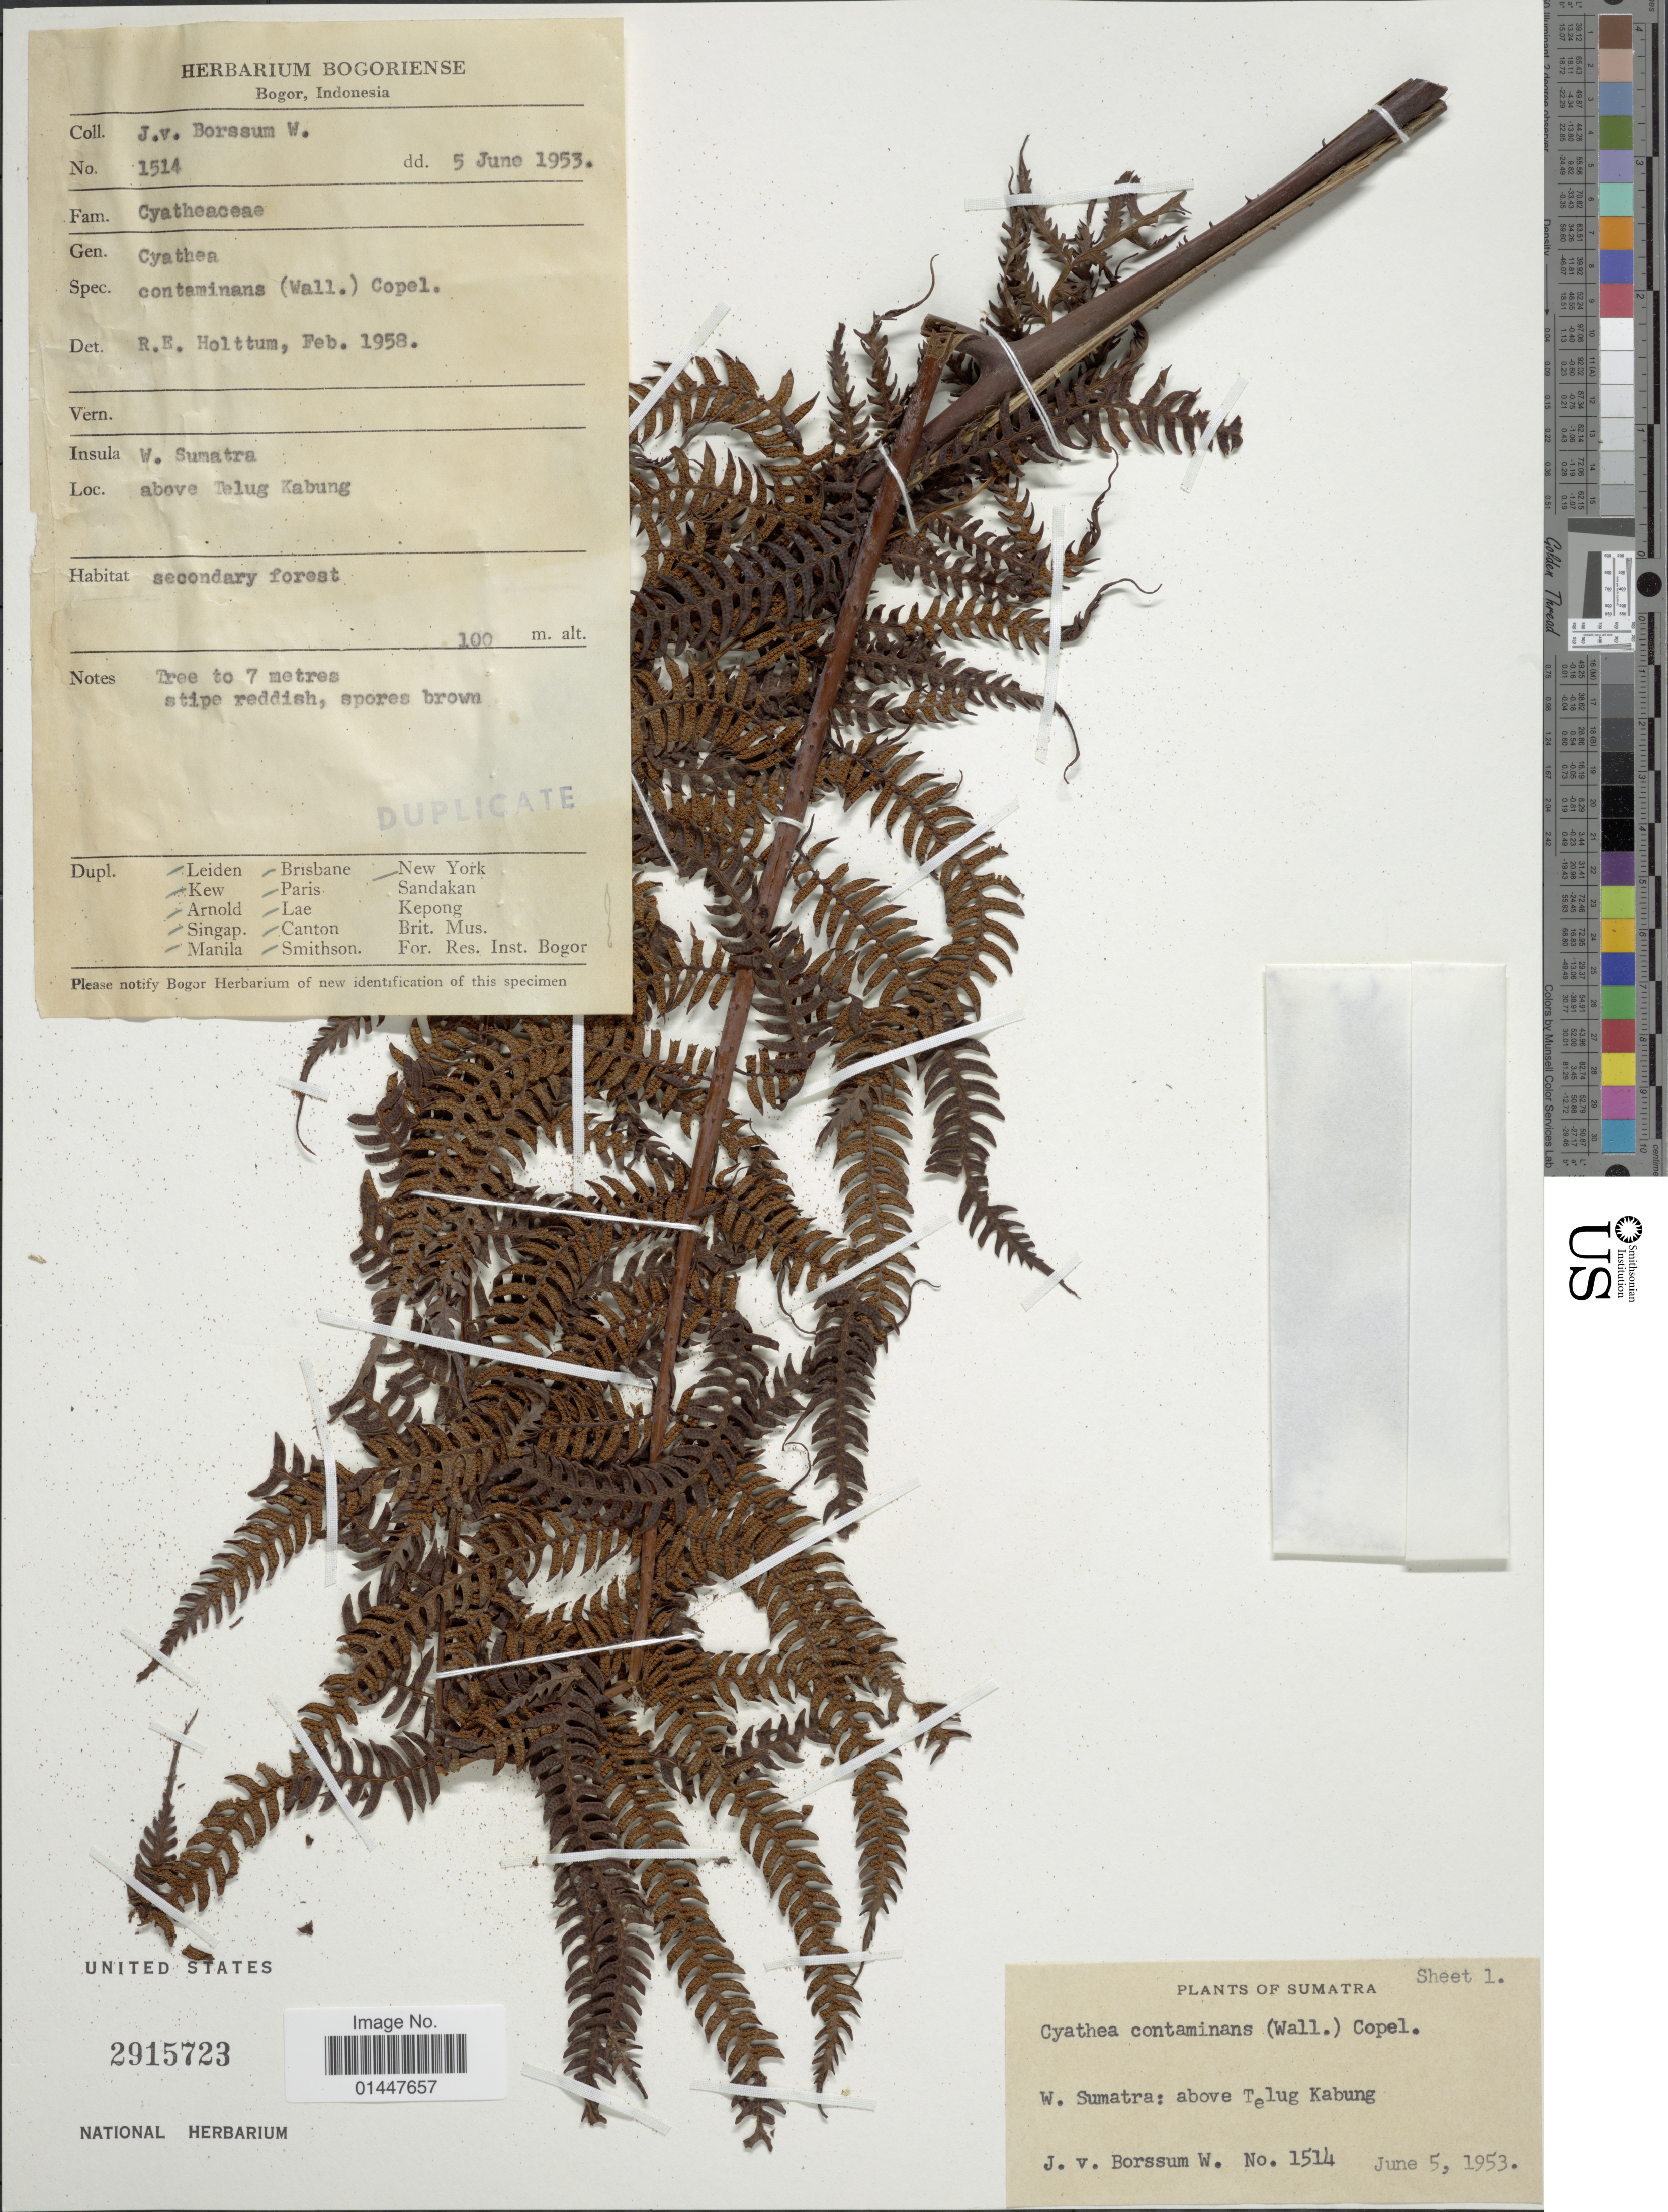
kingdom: Plantae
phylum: Tracheophyta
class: Polypodiopsida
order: Cyatheales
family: Cyatheaceae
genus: Sphaeropteris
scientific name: Sphaeropteris glauca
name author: (Blume) R.M. Tryon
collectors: J. Borssum Waalkes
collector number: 1514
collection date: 1953-06-05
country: Indonesia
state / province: Sumatra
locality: W. Sumatra. Above Telug Kabung.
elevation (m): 100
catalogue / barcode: US 2915723